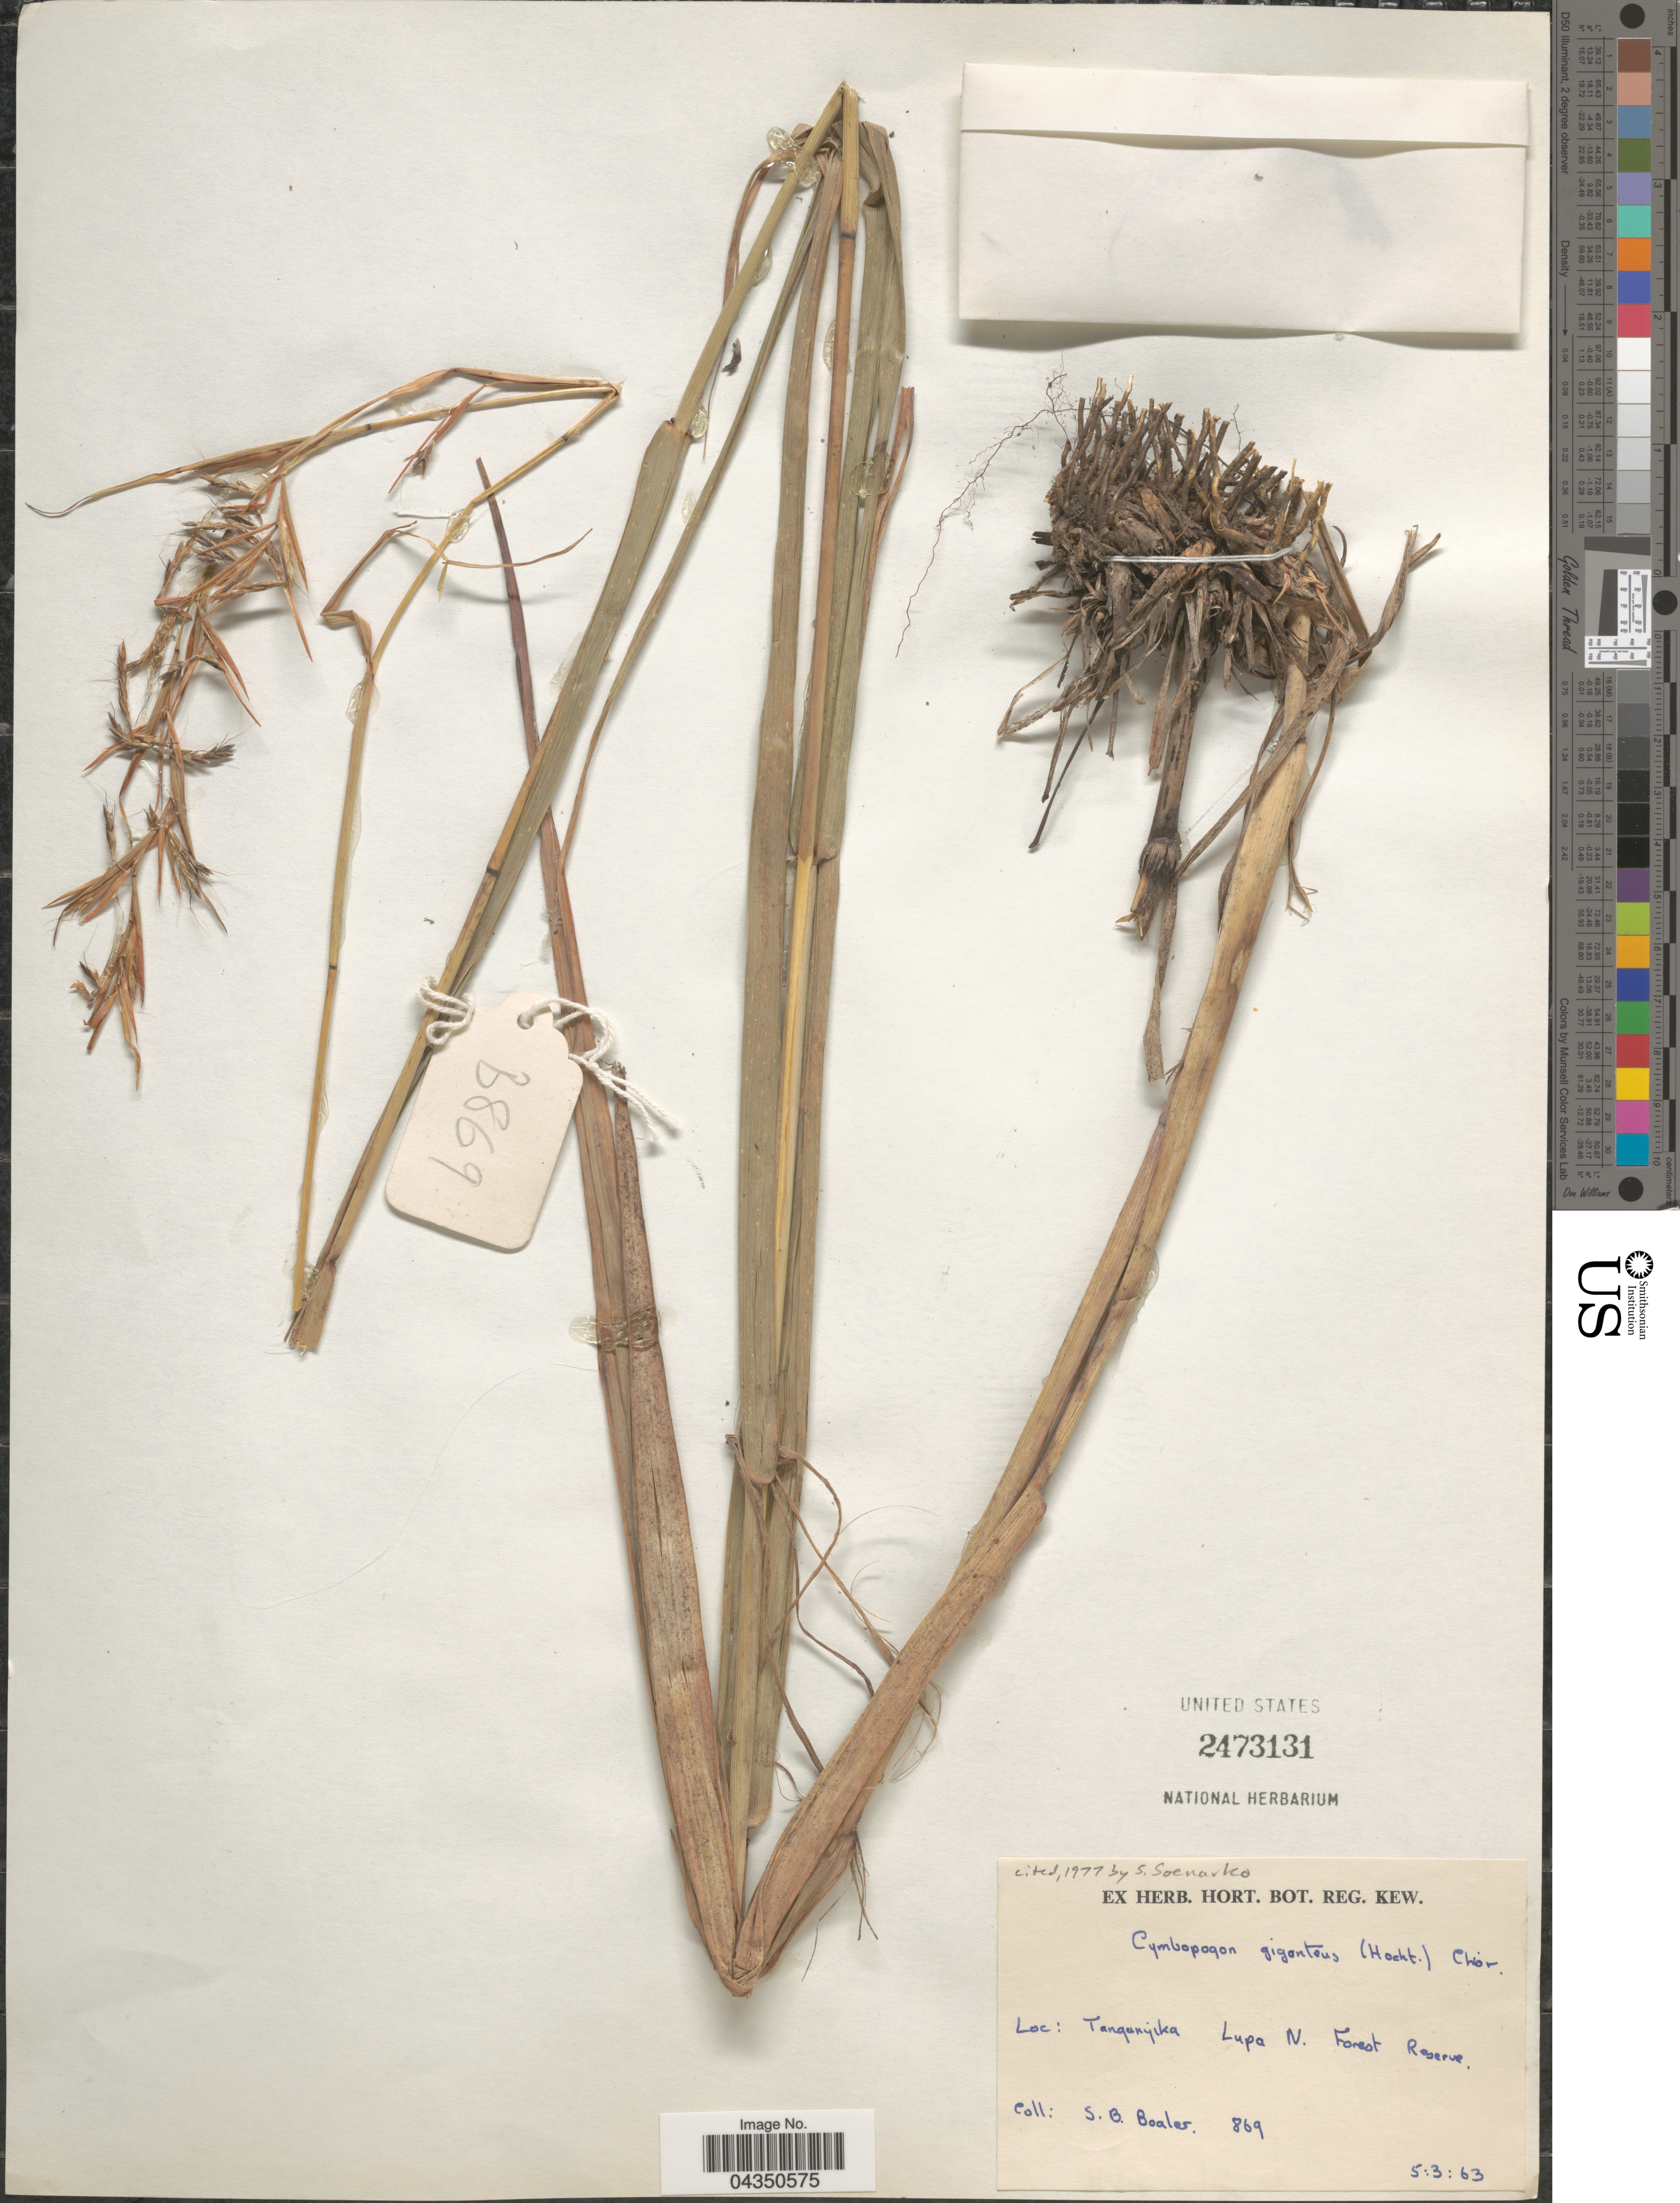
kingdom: Plantae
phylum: Tracheophyta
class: Liliopsida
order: Poales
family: Poaceae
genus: Cymbopogon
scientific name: Cymbopogon giganteus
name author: Chiov.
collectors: S. Boaler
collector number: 869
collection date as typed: Transcribed d/m/y: 5/3/63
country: Tanzania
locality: Tanganyika Lupa N. Forest Reserve.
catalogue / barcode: US 2743131